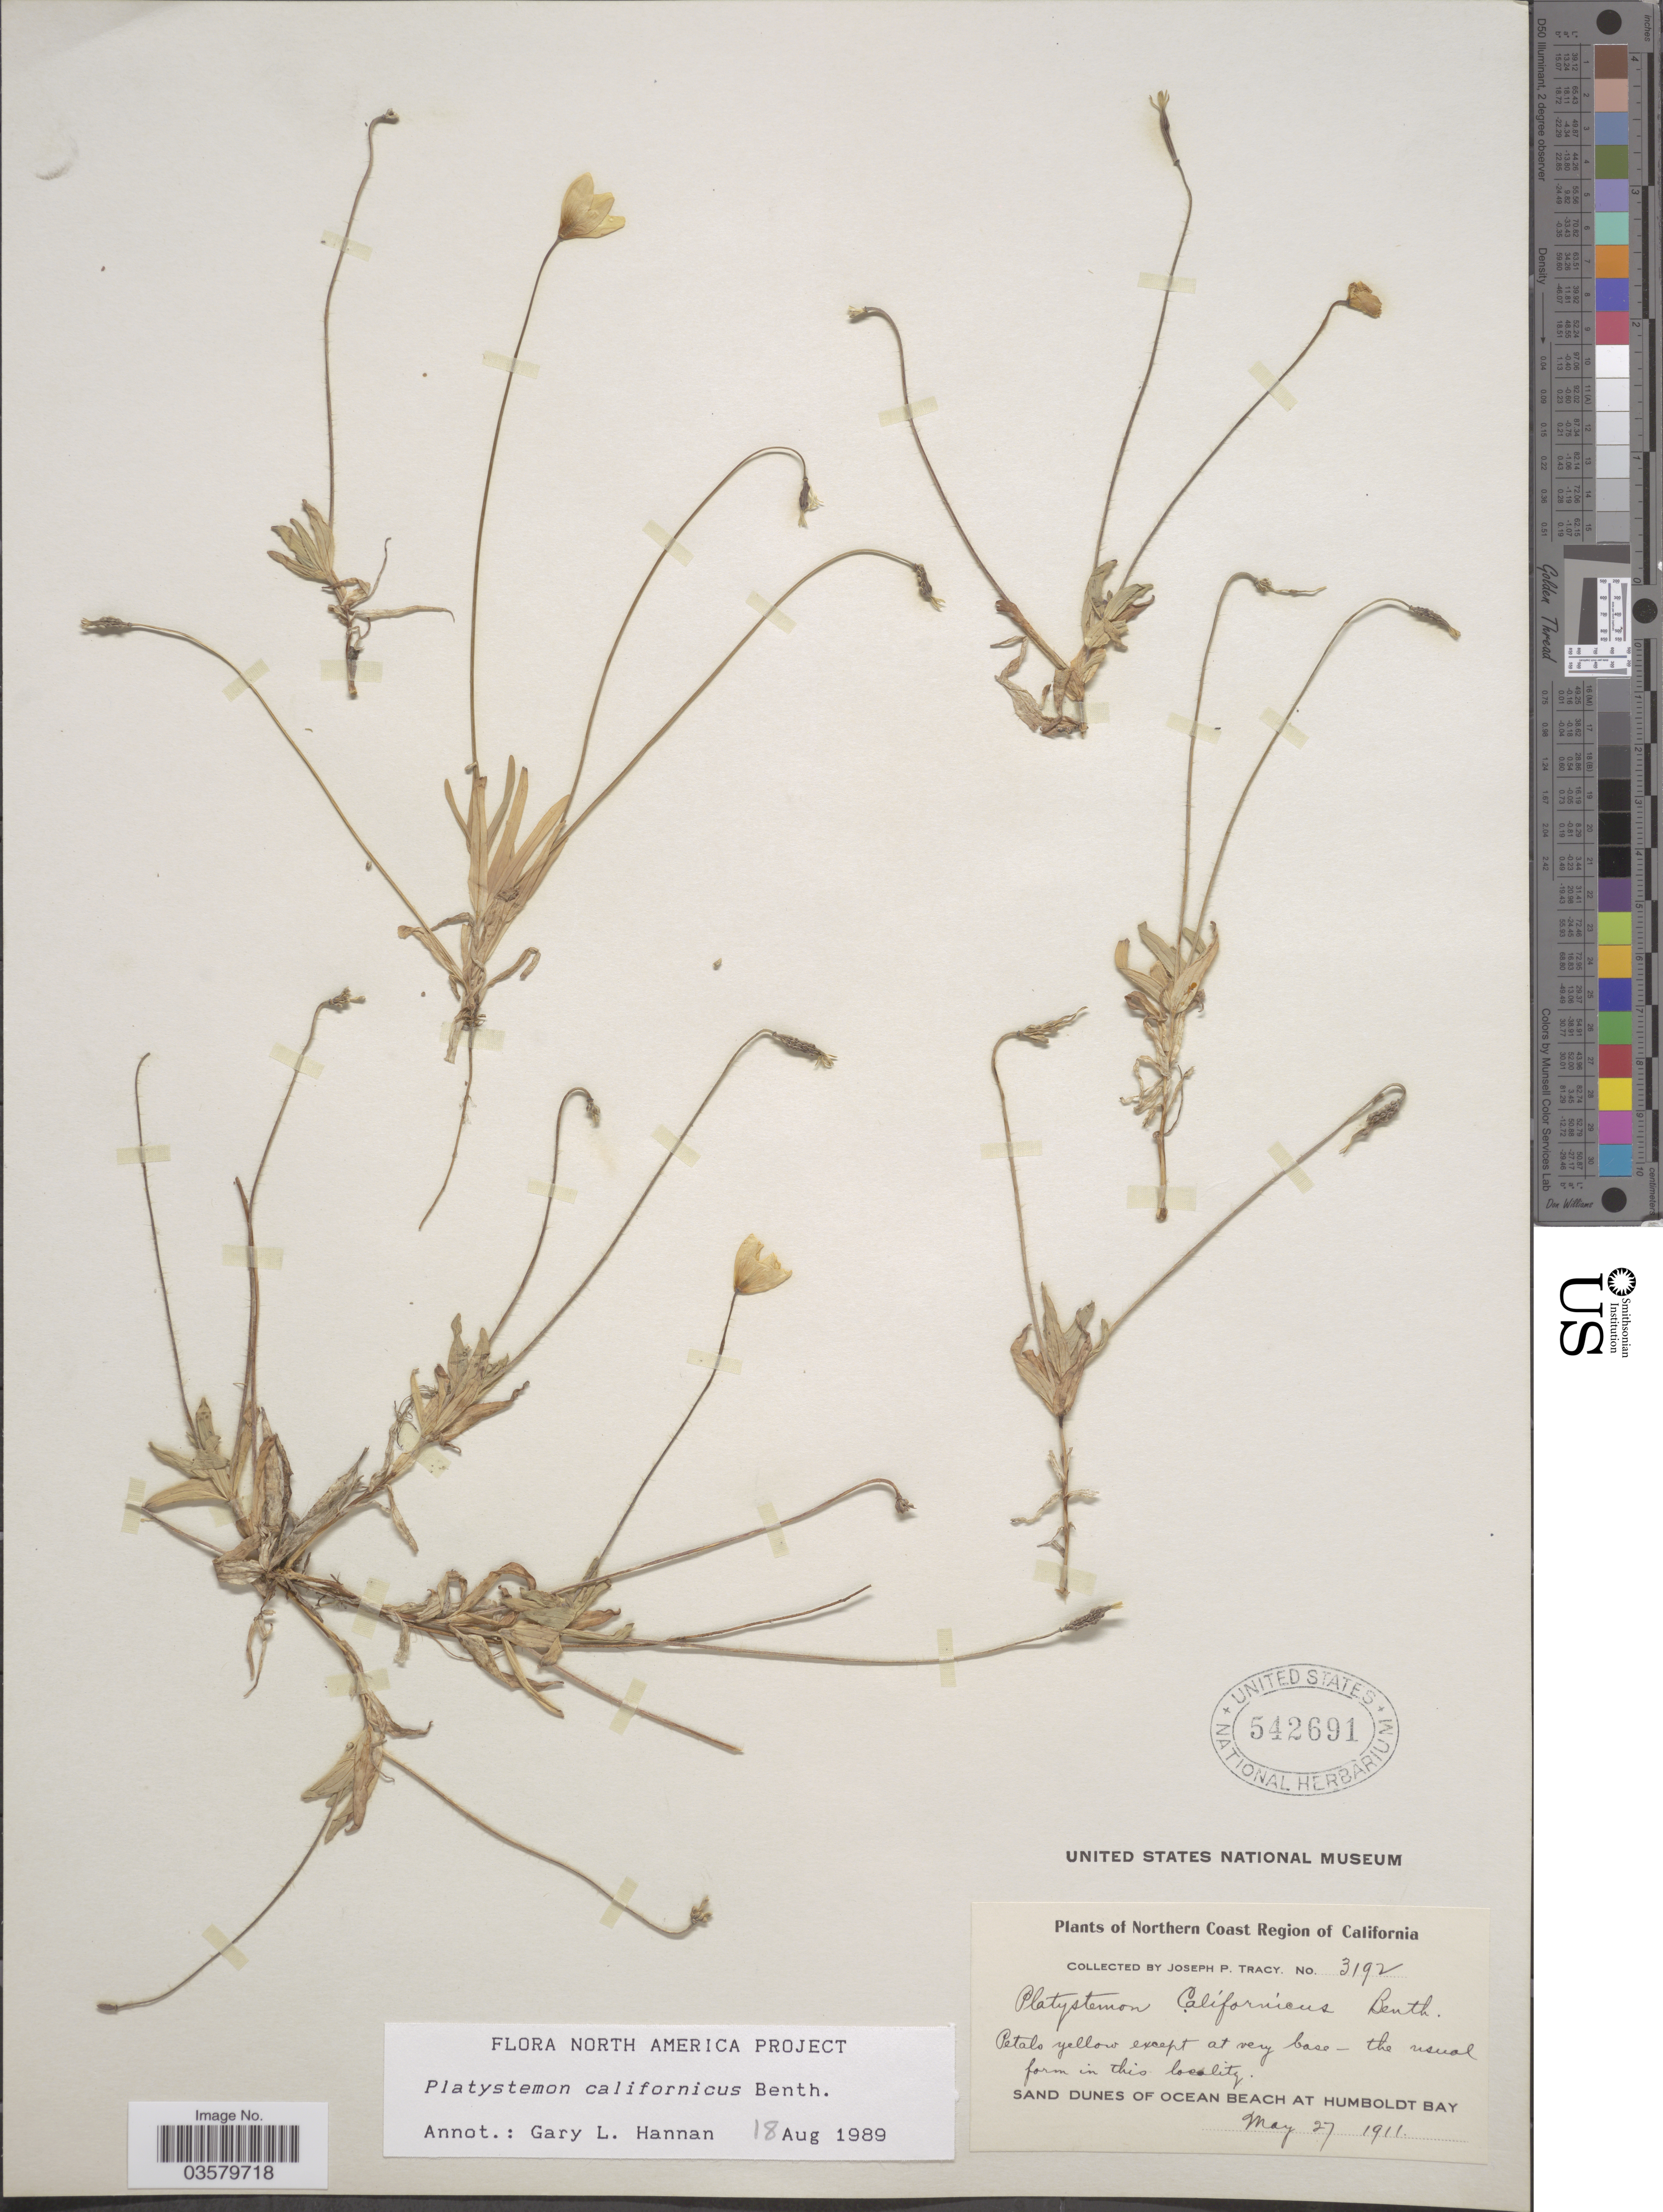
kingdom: Plantae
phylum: Tracheophyta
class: Magnoliopsida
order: Ranunculales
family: Papaveraceae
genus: Platystemon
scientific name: Platystemon californicus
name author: Benth.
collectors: J. Tracy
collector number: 3192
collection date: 1911-05-27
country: United States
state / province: California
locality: Northern Coast Region of California. Sand dunes of Ocean Beach at Humboldt Bay.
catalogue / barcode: US 542691